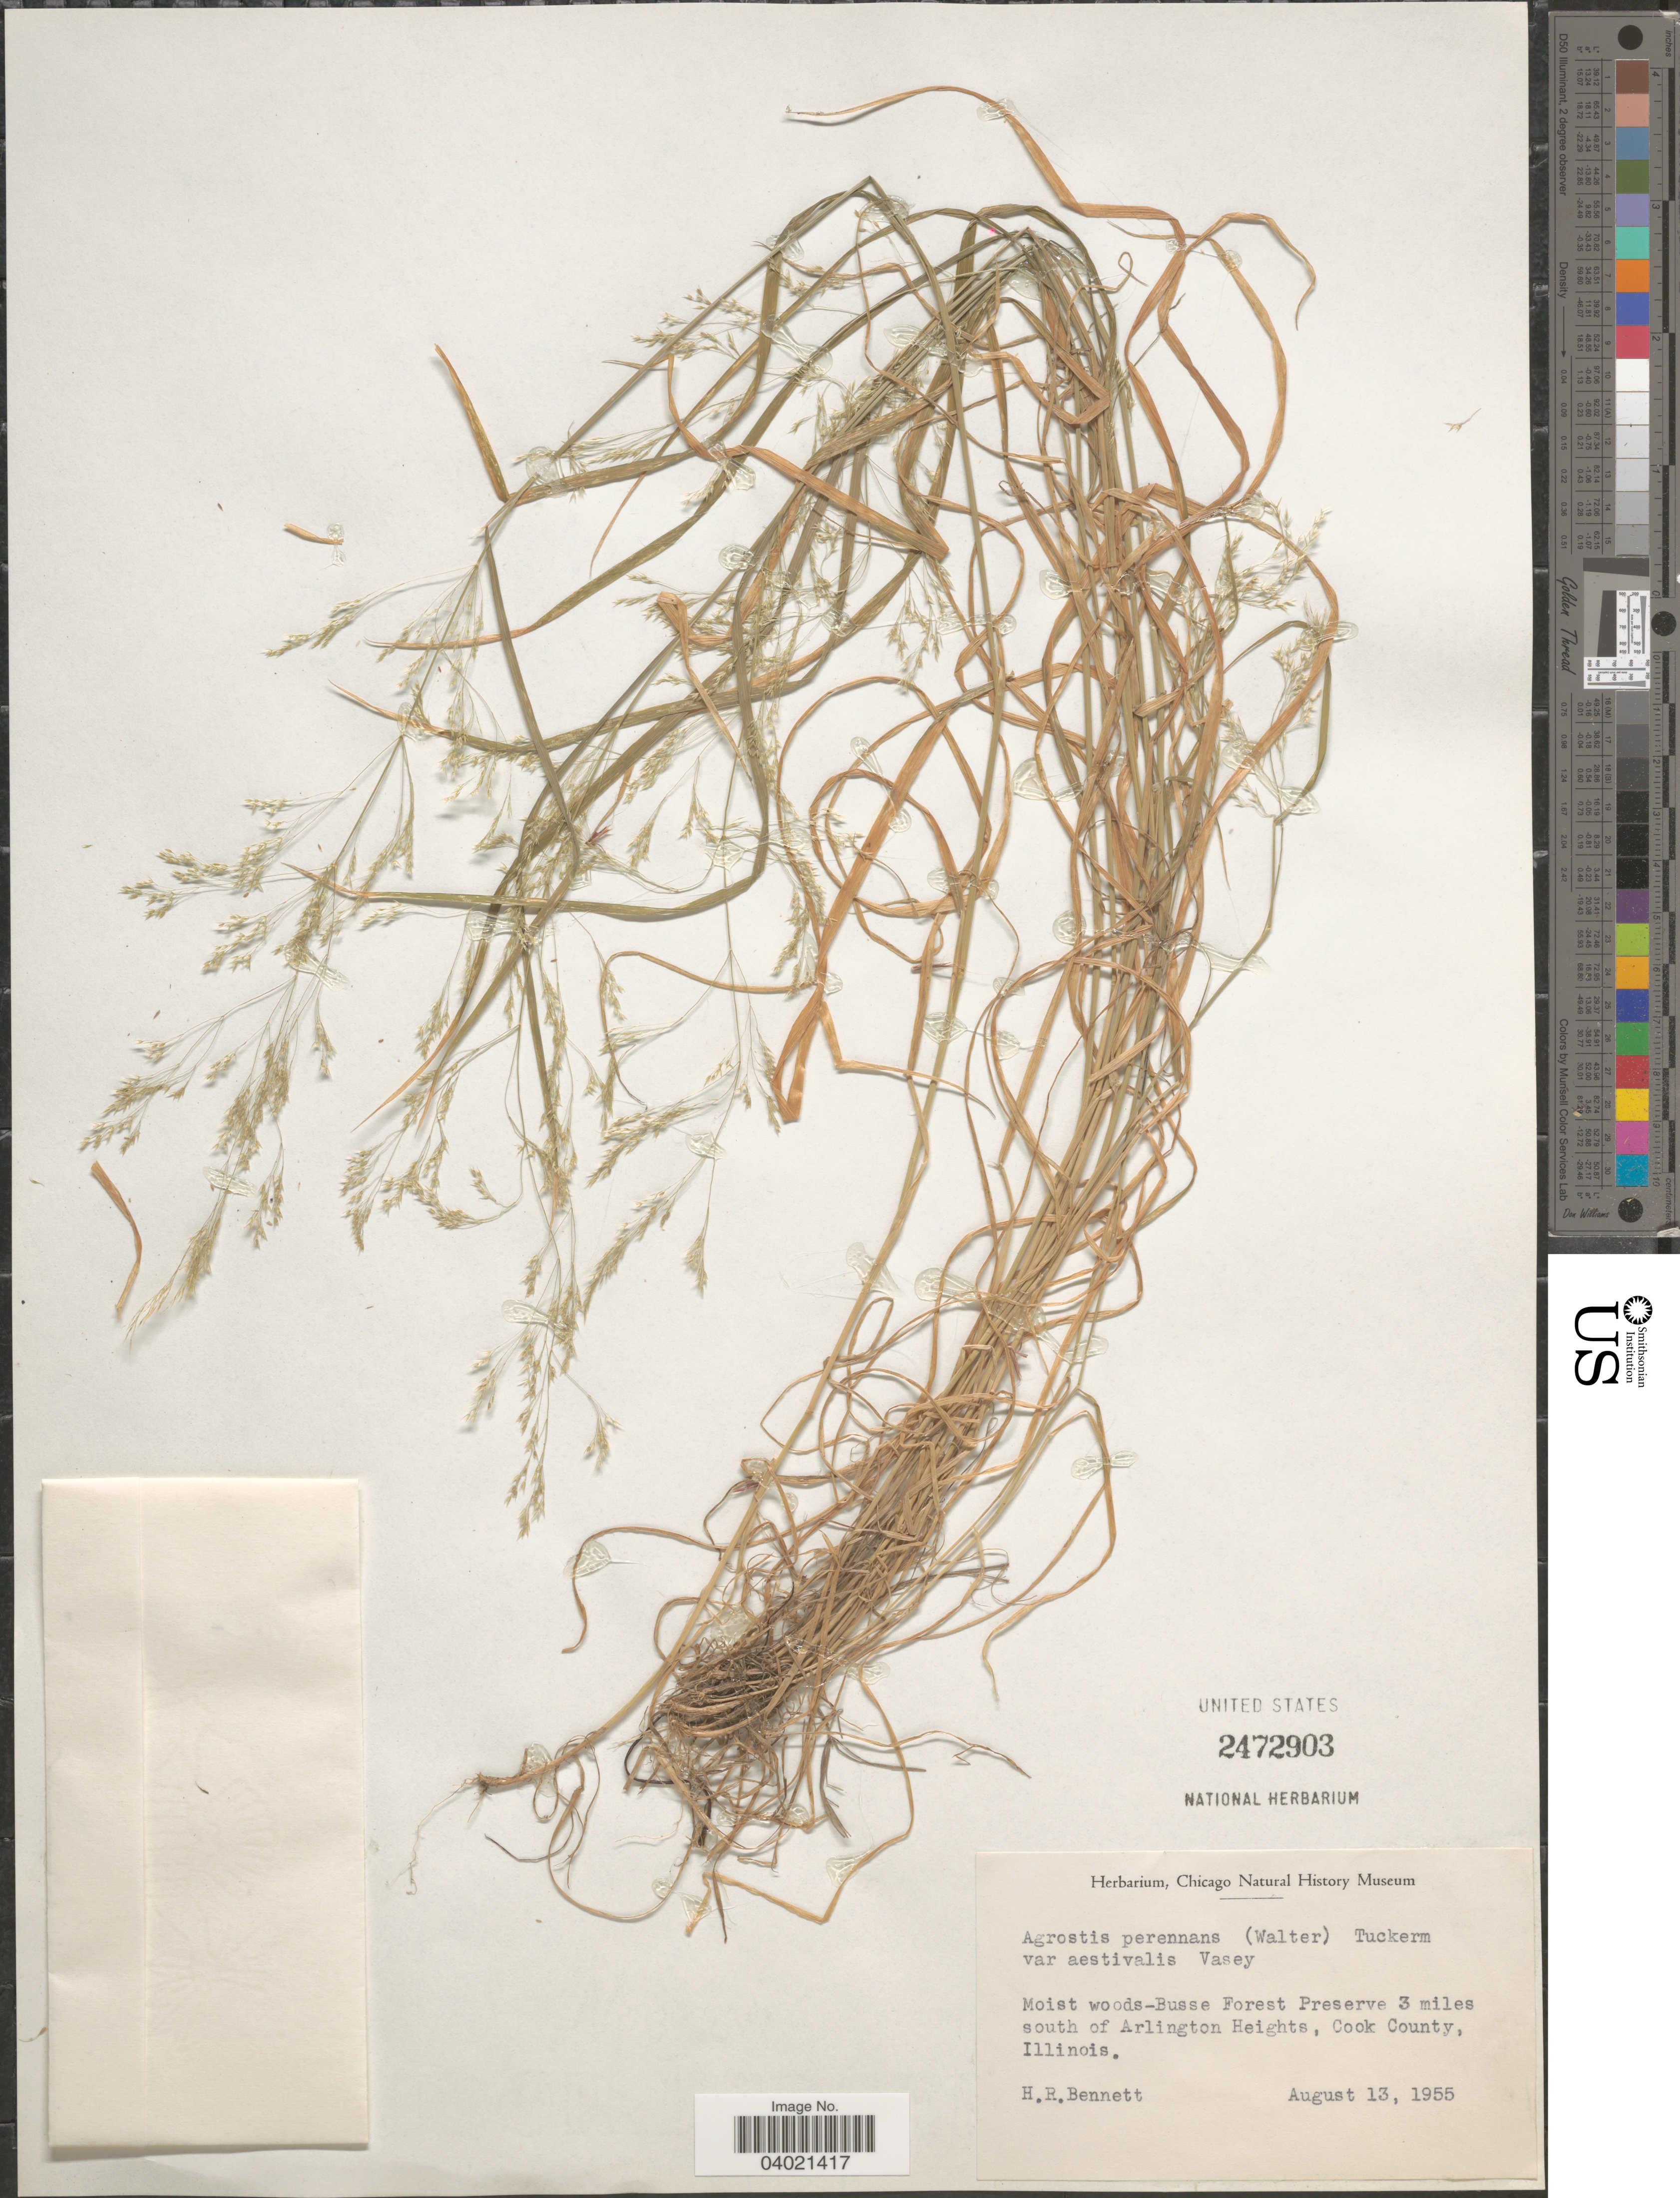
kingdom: Plantae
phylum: Tracheophyta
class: Liliopsida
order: Poales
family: Poaceae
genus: Agrostis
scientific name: Agrostis perennans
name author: (Walter) Tuck.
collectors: H. R. Bennett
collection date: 1955-08-13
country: United States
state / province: Illinois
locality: Moist woods-Busse Forest Preserve 3 miles south of Arlington Heights, Cook County.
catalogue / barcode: US 2472903